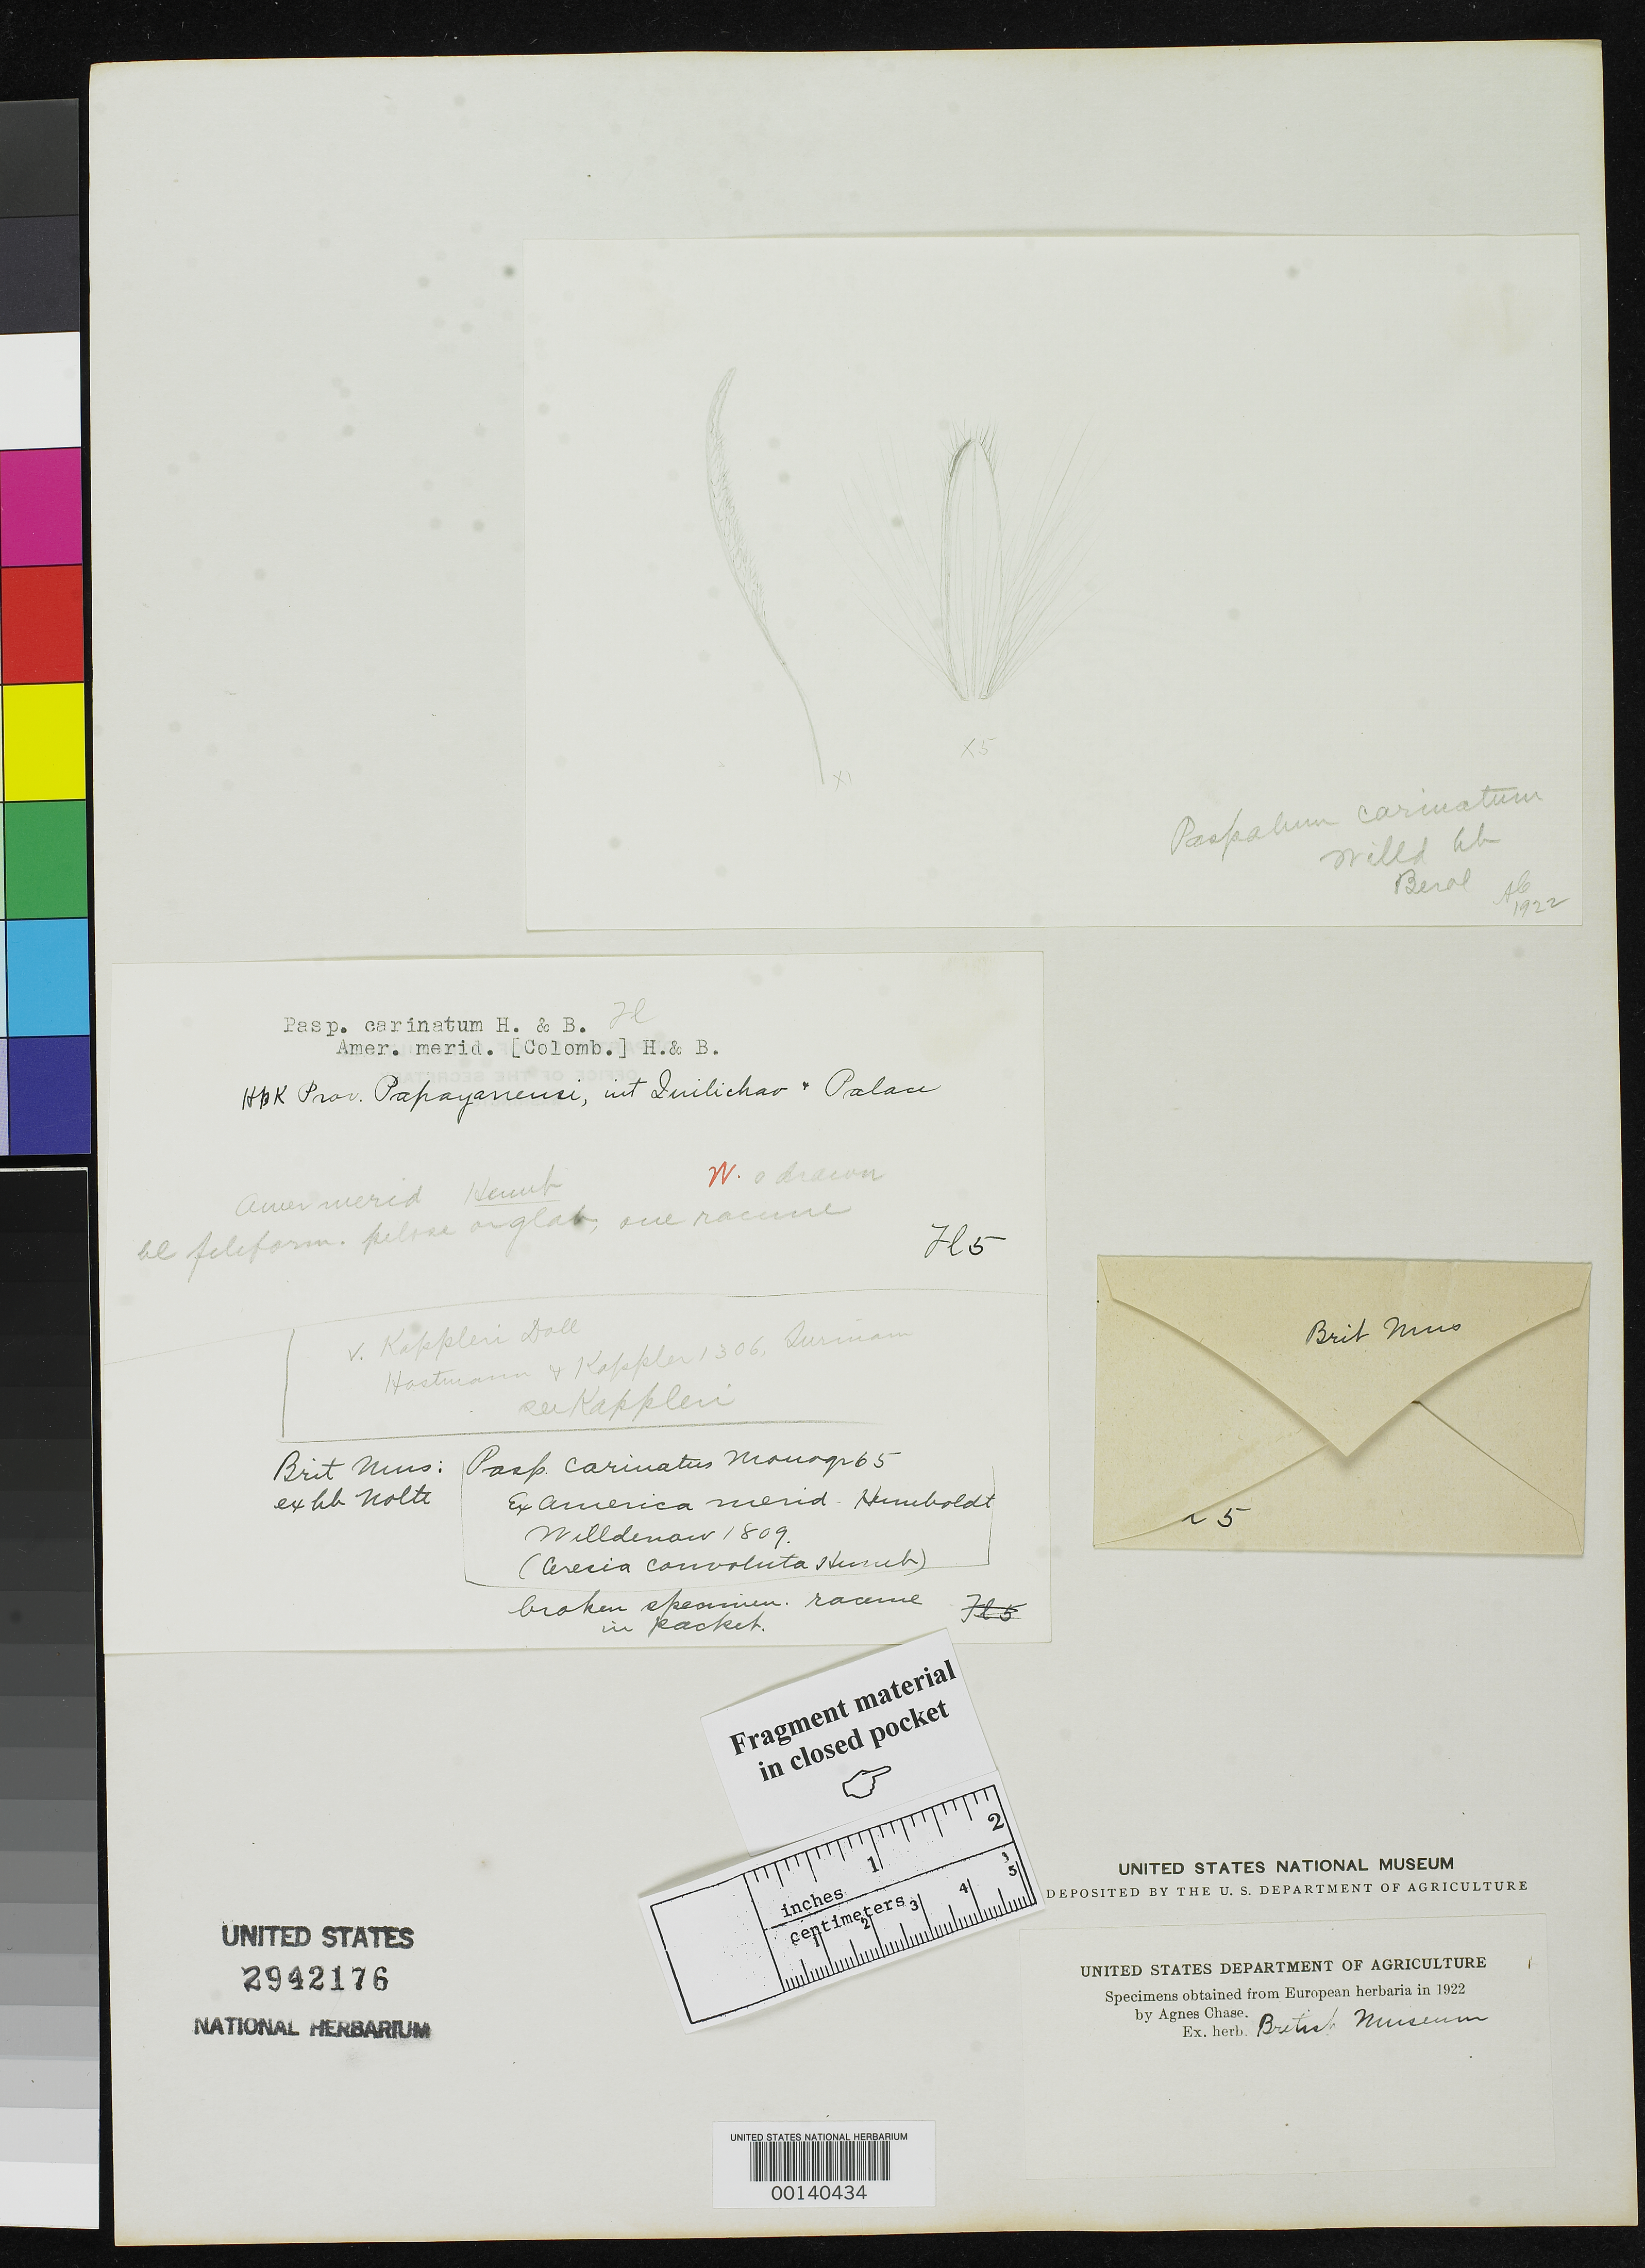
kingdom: Plantae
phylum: Tracheophyta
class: Liliopsida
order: Poales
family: Poaceae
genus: Paspalum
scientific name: Paspalum carinatum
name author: Humb. & Bonpl. ex Flüggé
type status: Type Fragment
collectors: F. W. Humboldt & A. J. A. Bonpland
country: Colombia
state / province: Cauca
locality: Near Popayan, Inilichao and Palau.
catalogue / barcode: US 2942176